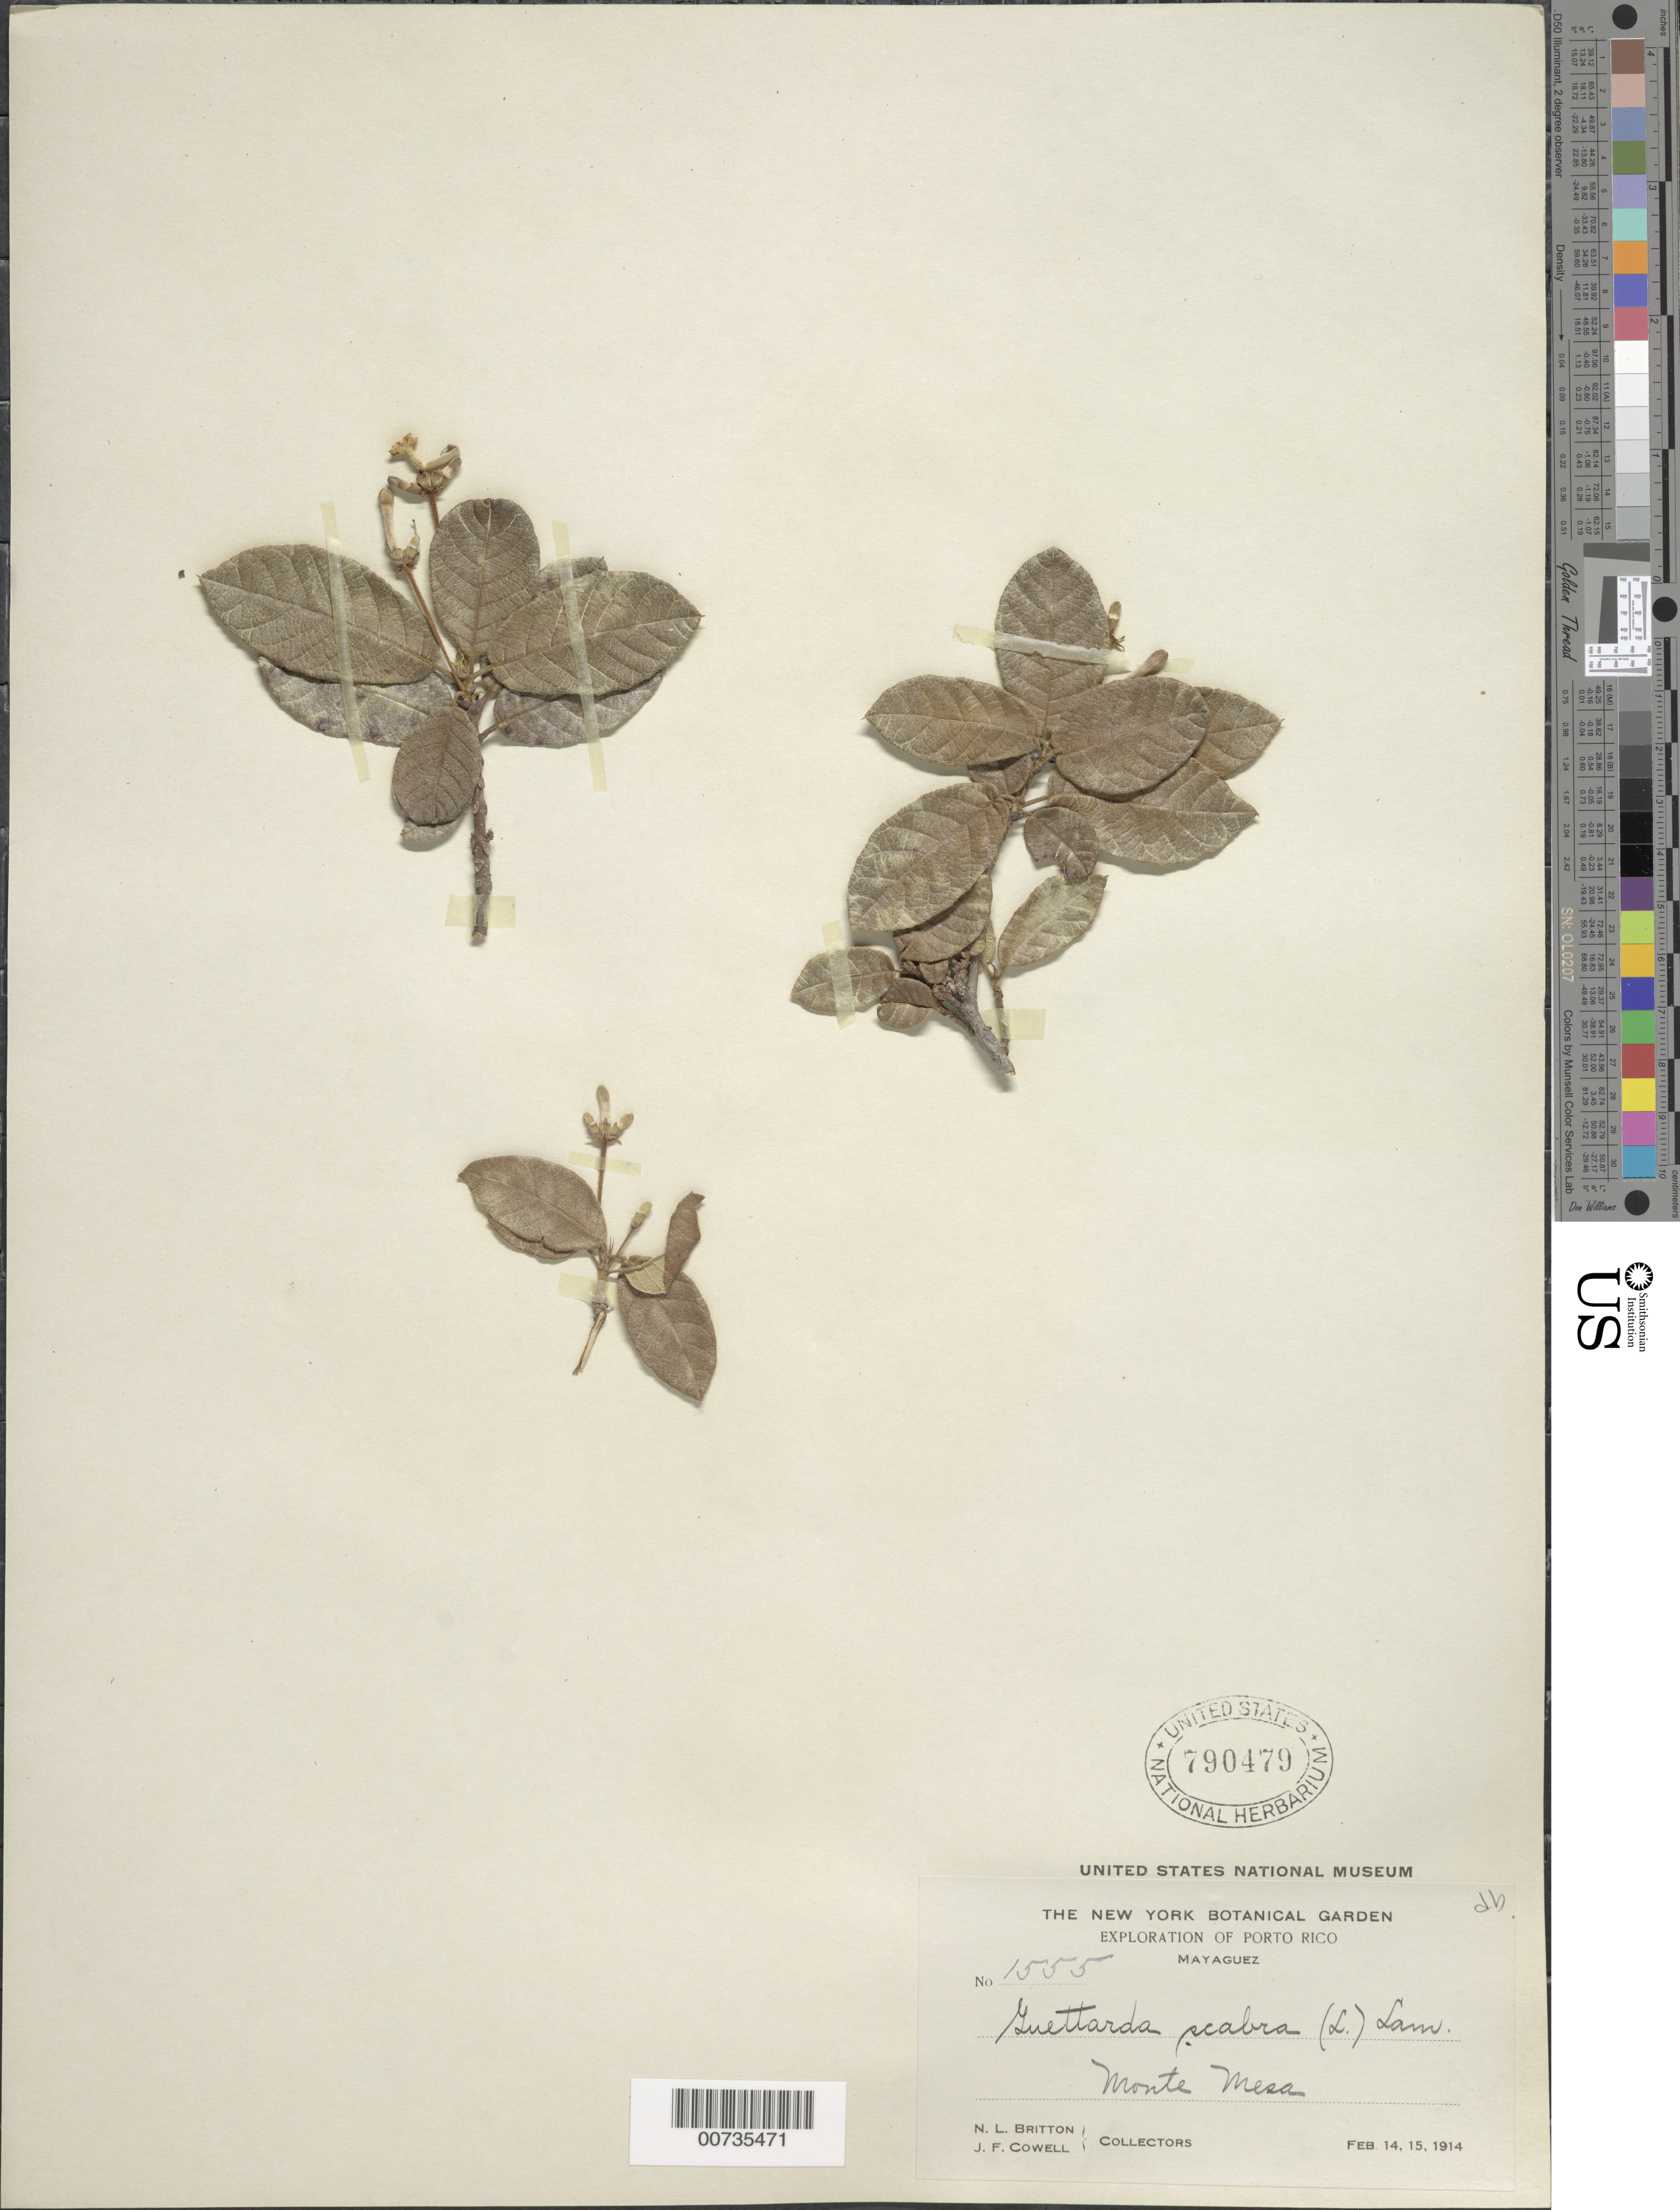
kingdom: Plantae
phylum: Tracheophyta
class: Magnoliopsida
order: Gentianales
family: Rubiaceae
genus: Guettarda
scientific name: Guettarda scabra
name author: (L.) Vent.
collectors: N. Britton & J. F. Cowell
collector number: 1555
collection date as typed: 14 Feb 1914 to 15 Feb 1914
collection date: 1914-02-14/1914-02-15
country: Puerto Rico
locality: Mayagüez. Monte Mesa.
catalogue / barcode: US 790479